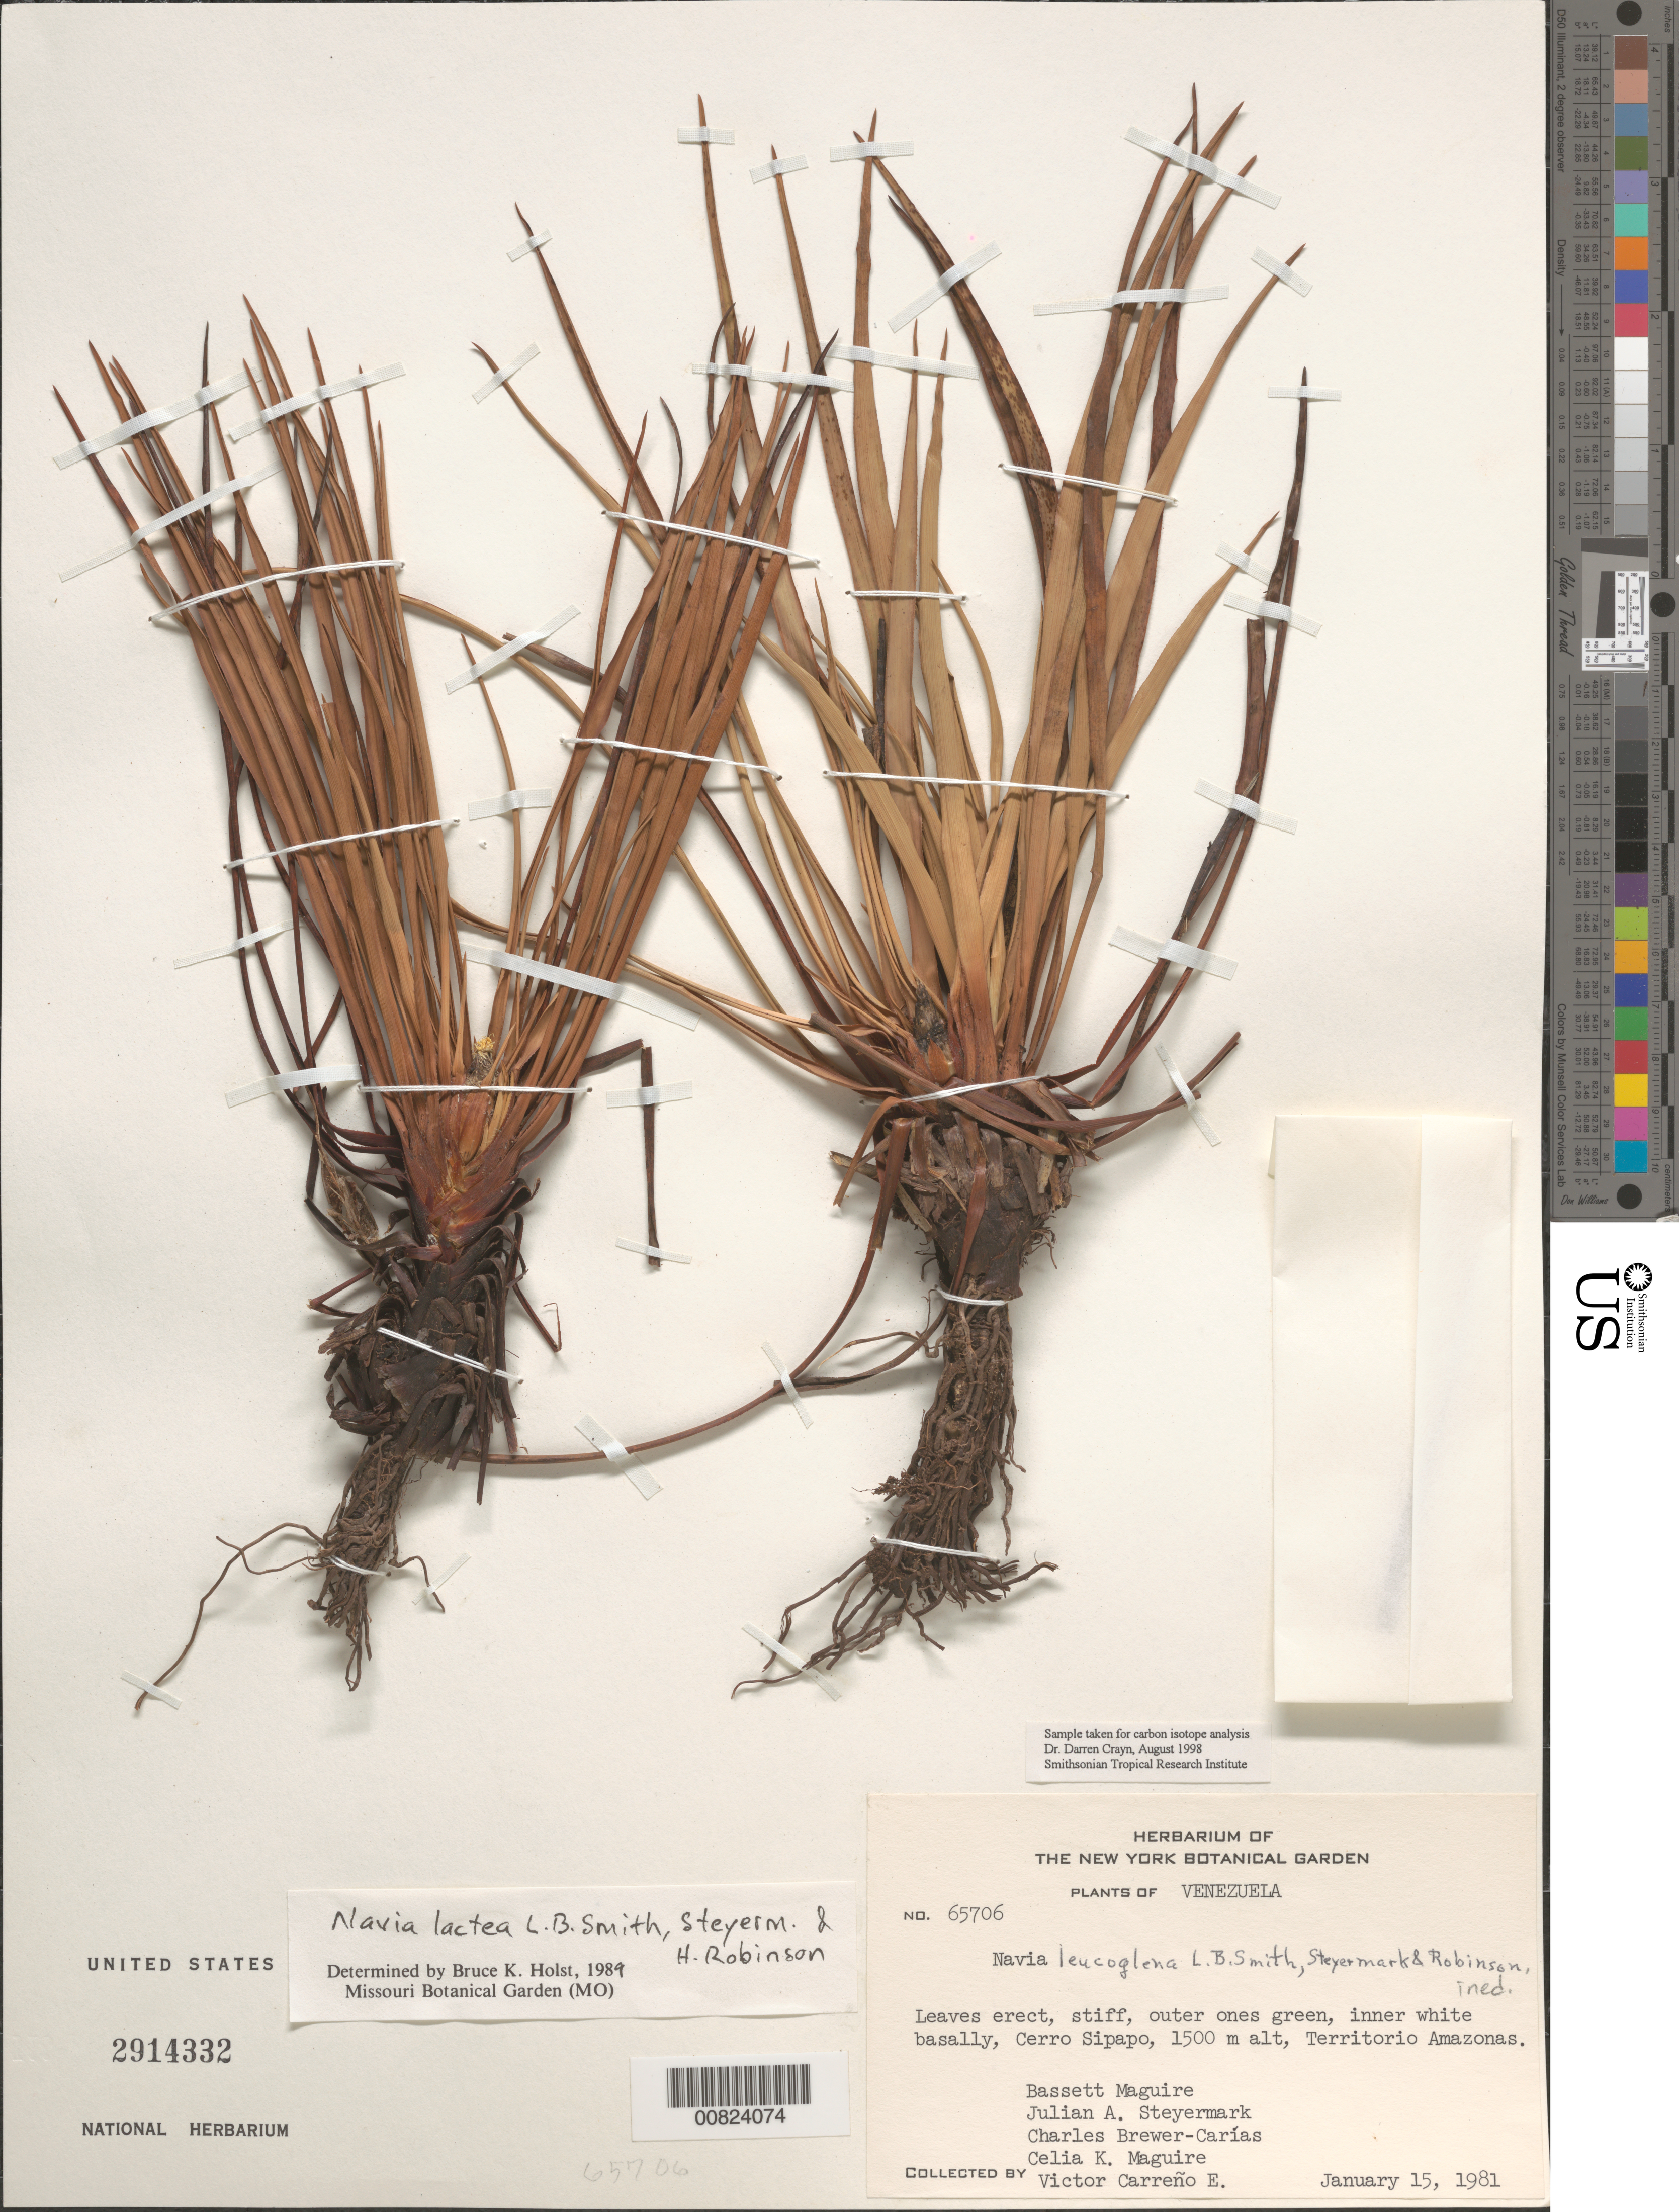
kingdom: Plantae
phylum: Tracheophyta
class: Liliopsida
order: Poales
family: Bromeliaceae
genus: Navia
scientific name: Navia lactea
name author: L.B. Sm.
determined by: Holst, Bruce K.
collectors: B. Maguire, J. Steyermark, C. Brewer-Carias & C. K. Maguire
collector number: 65706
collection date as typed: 15-Jan-81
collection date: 1981-01-15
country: Venezuela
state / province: Amazonas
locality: Cerro Sipapo (Paráque)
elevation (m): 1500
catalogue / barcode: US 2914332